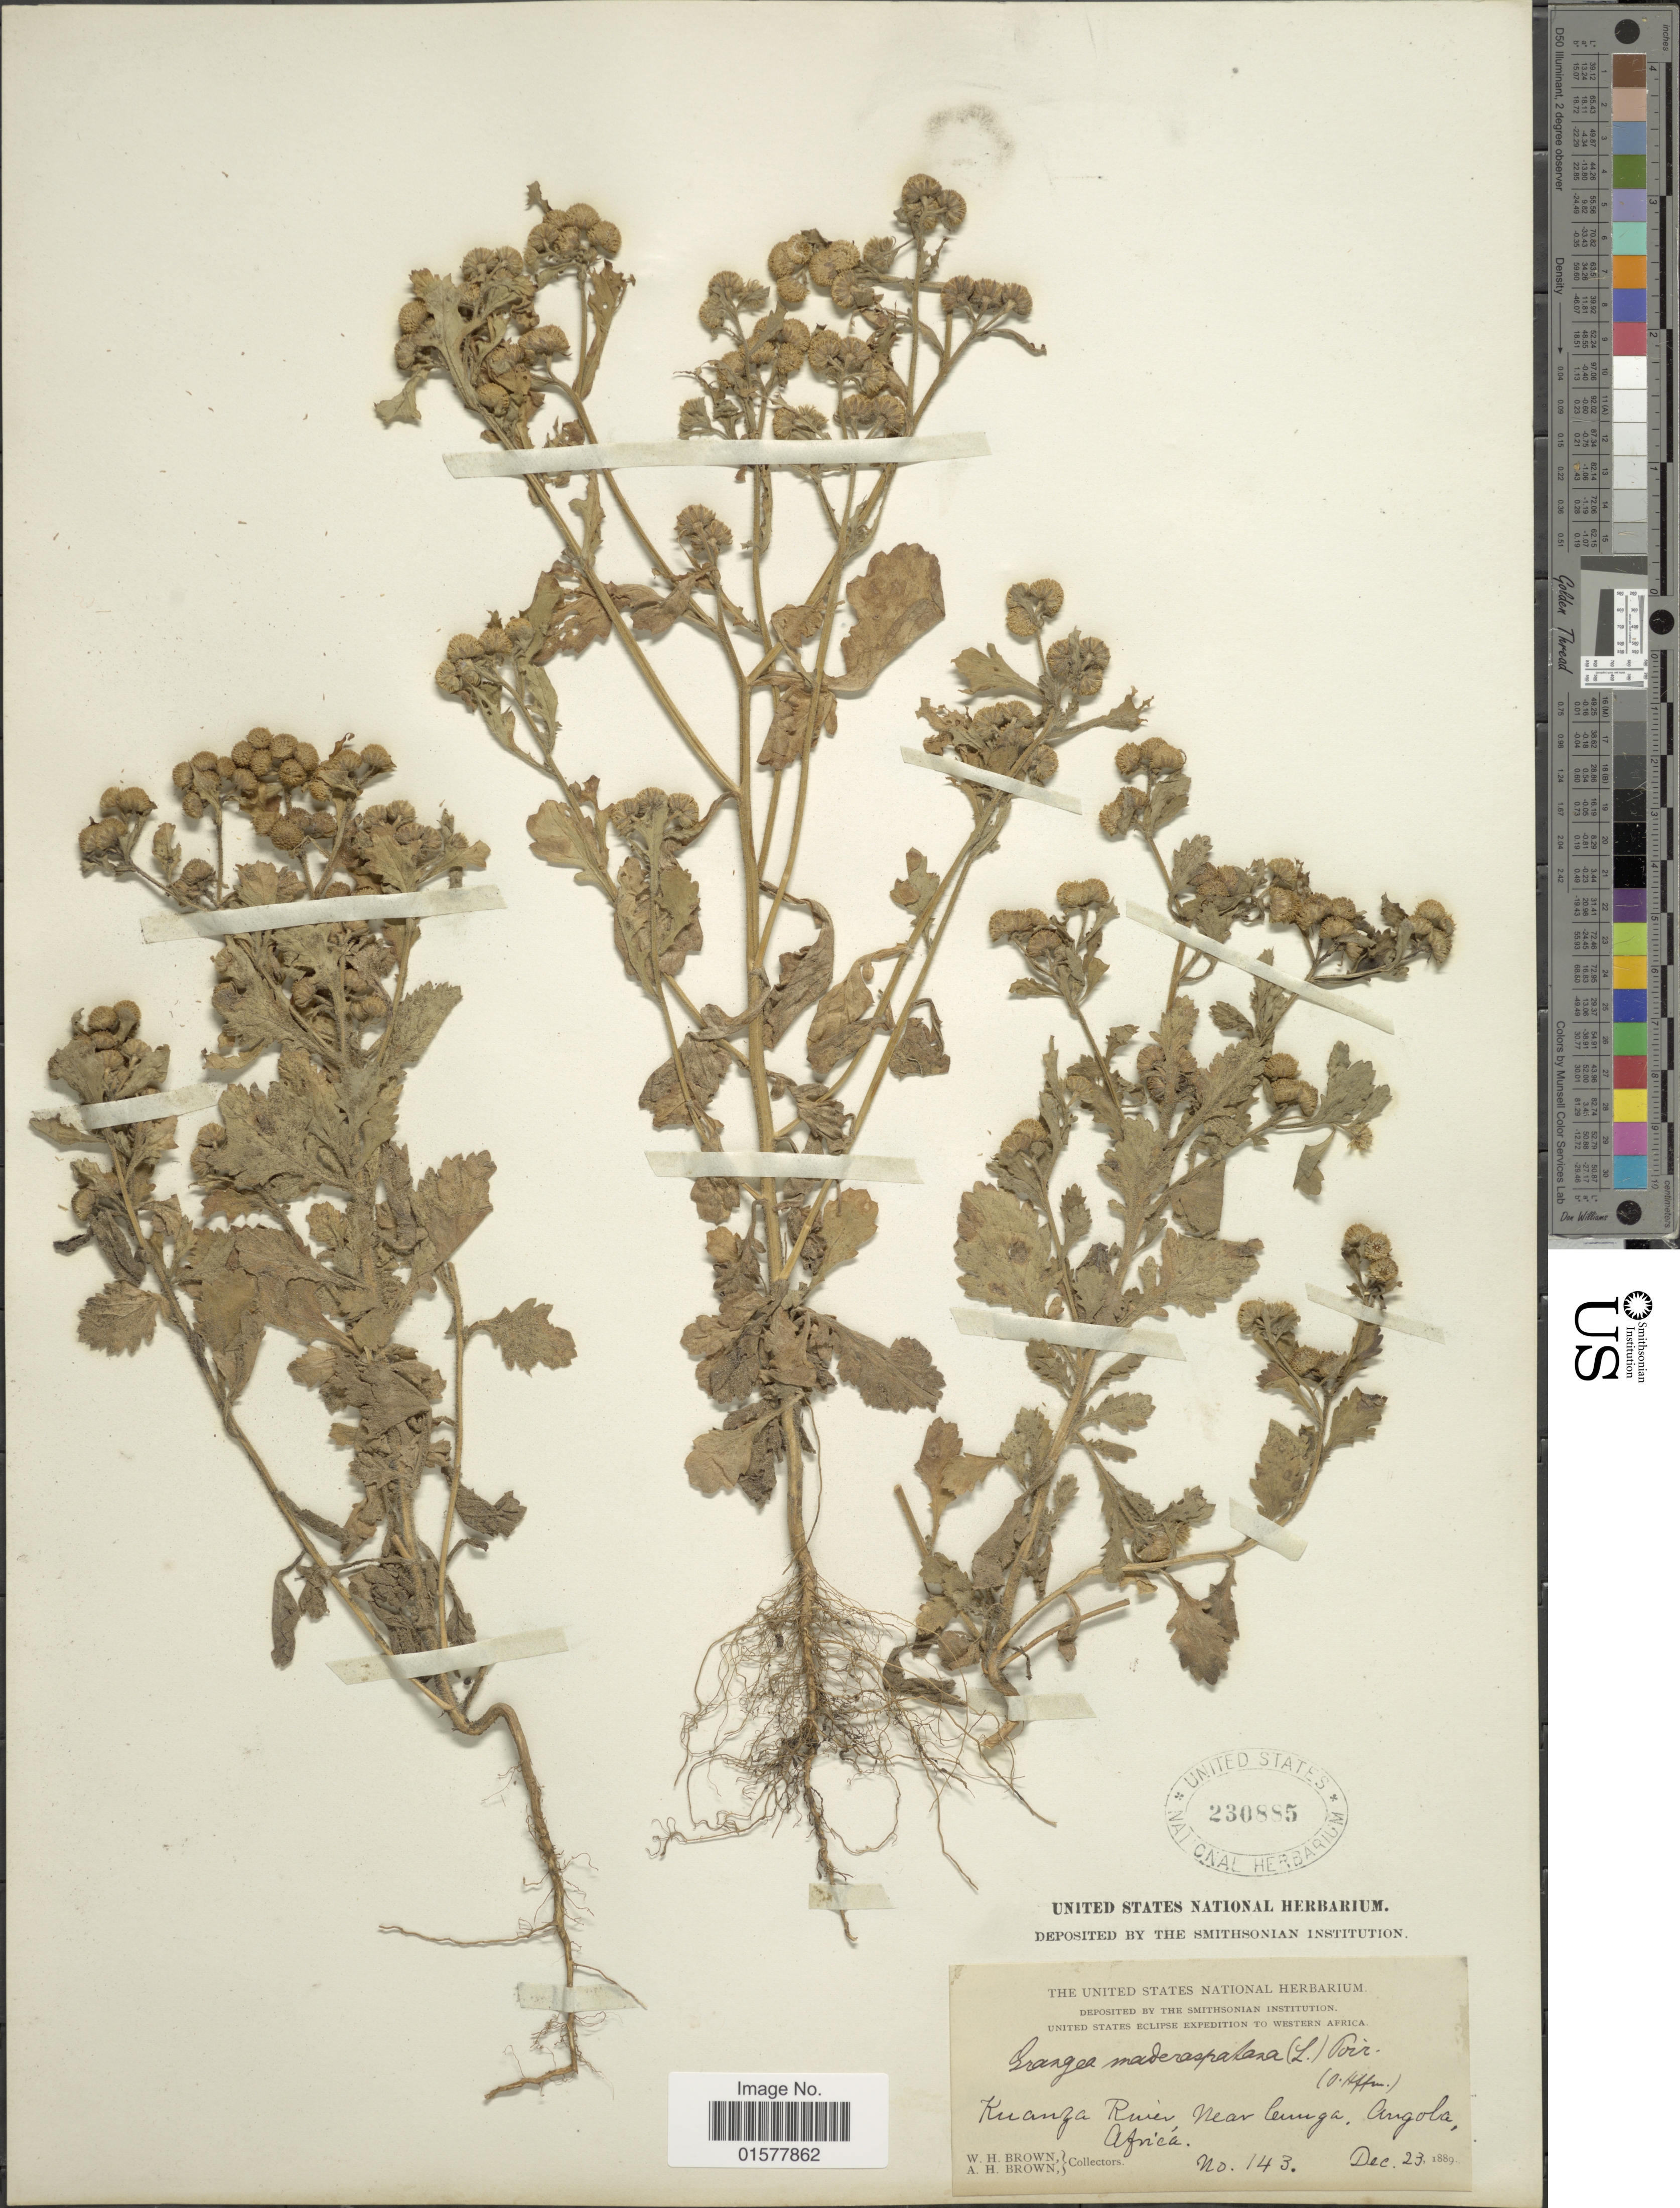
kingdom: Plantae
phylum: Tracheophyta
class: Magnoliopsida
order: Asterales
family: Asteraceae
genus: Grangea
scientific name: Grangea maderaspatana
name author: (L.) Poir.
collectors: W. H. Brown & A. H. Brown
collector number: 143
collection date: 1889-12-23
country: Angola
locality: Kuanza River, Near Cunga, Angola, Africa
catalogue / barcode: US 230885